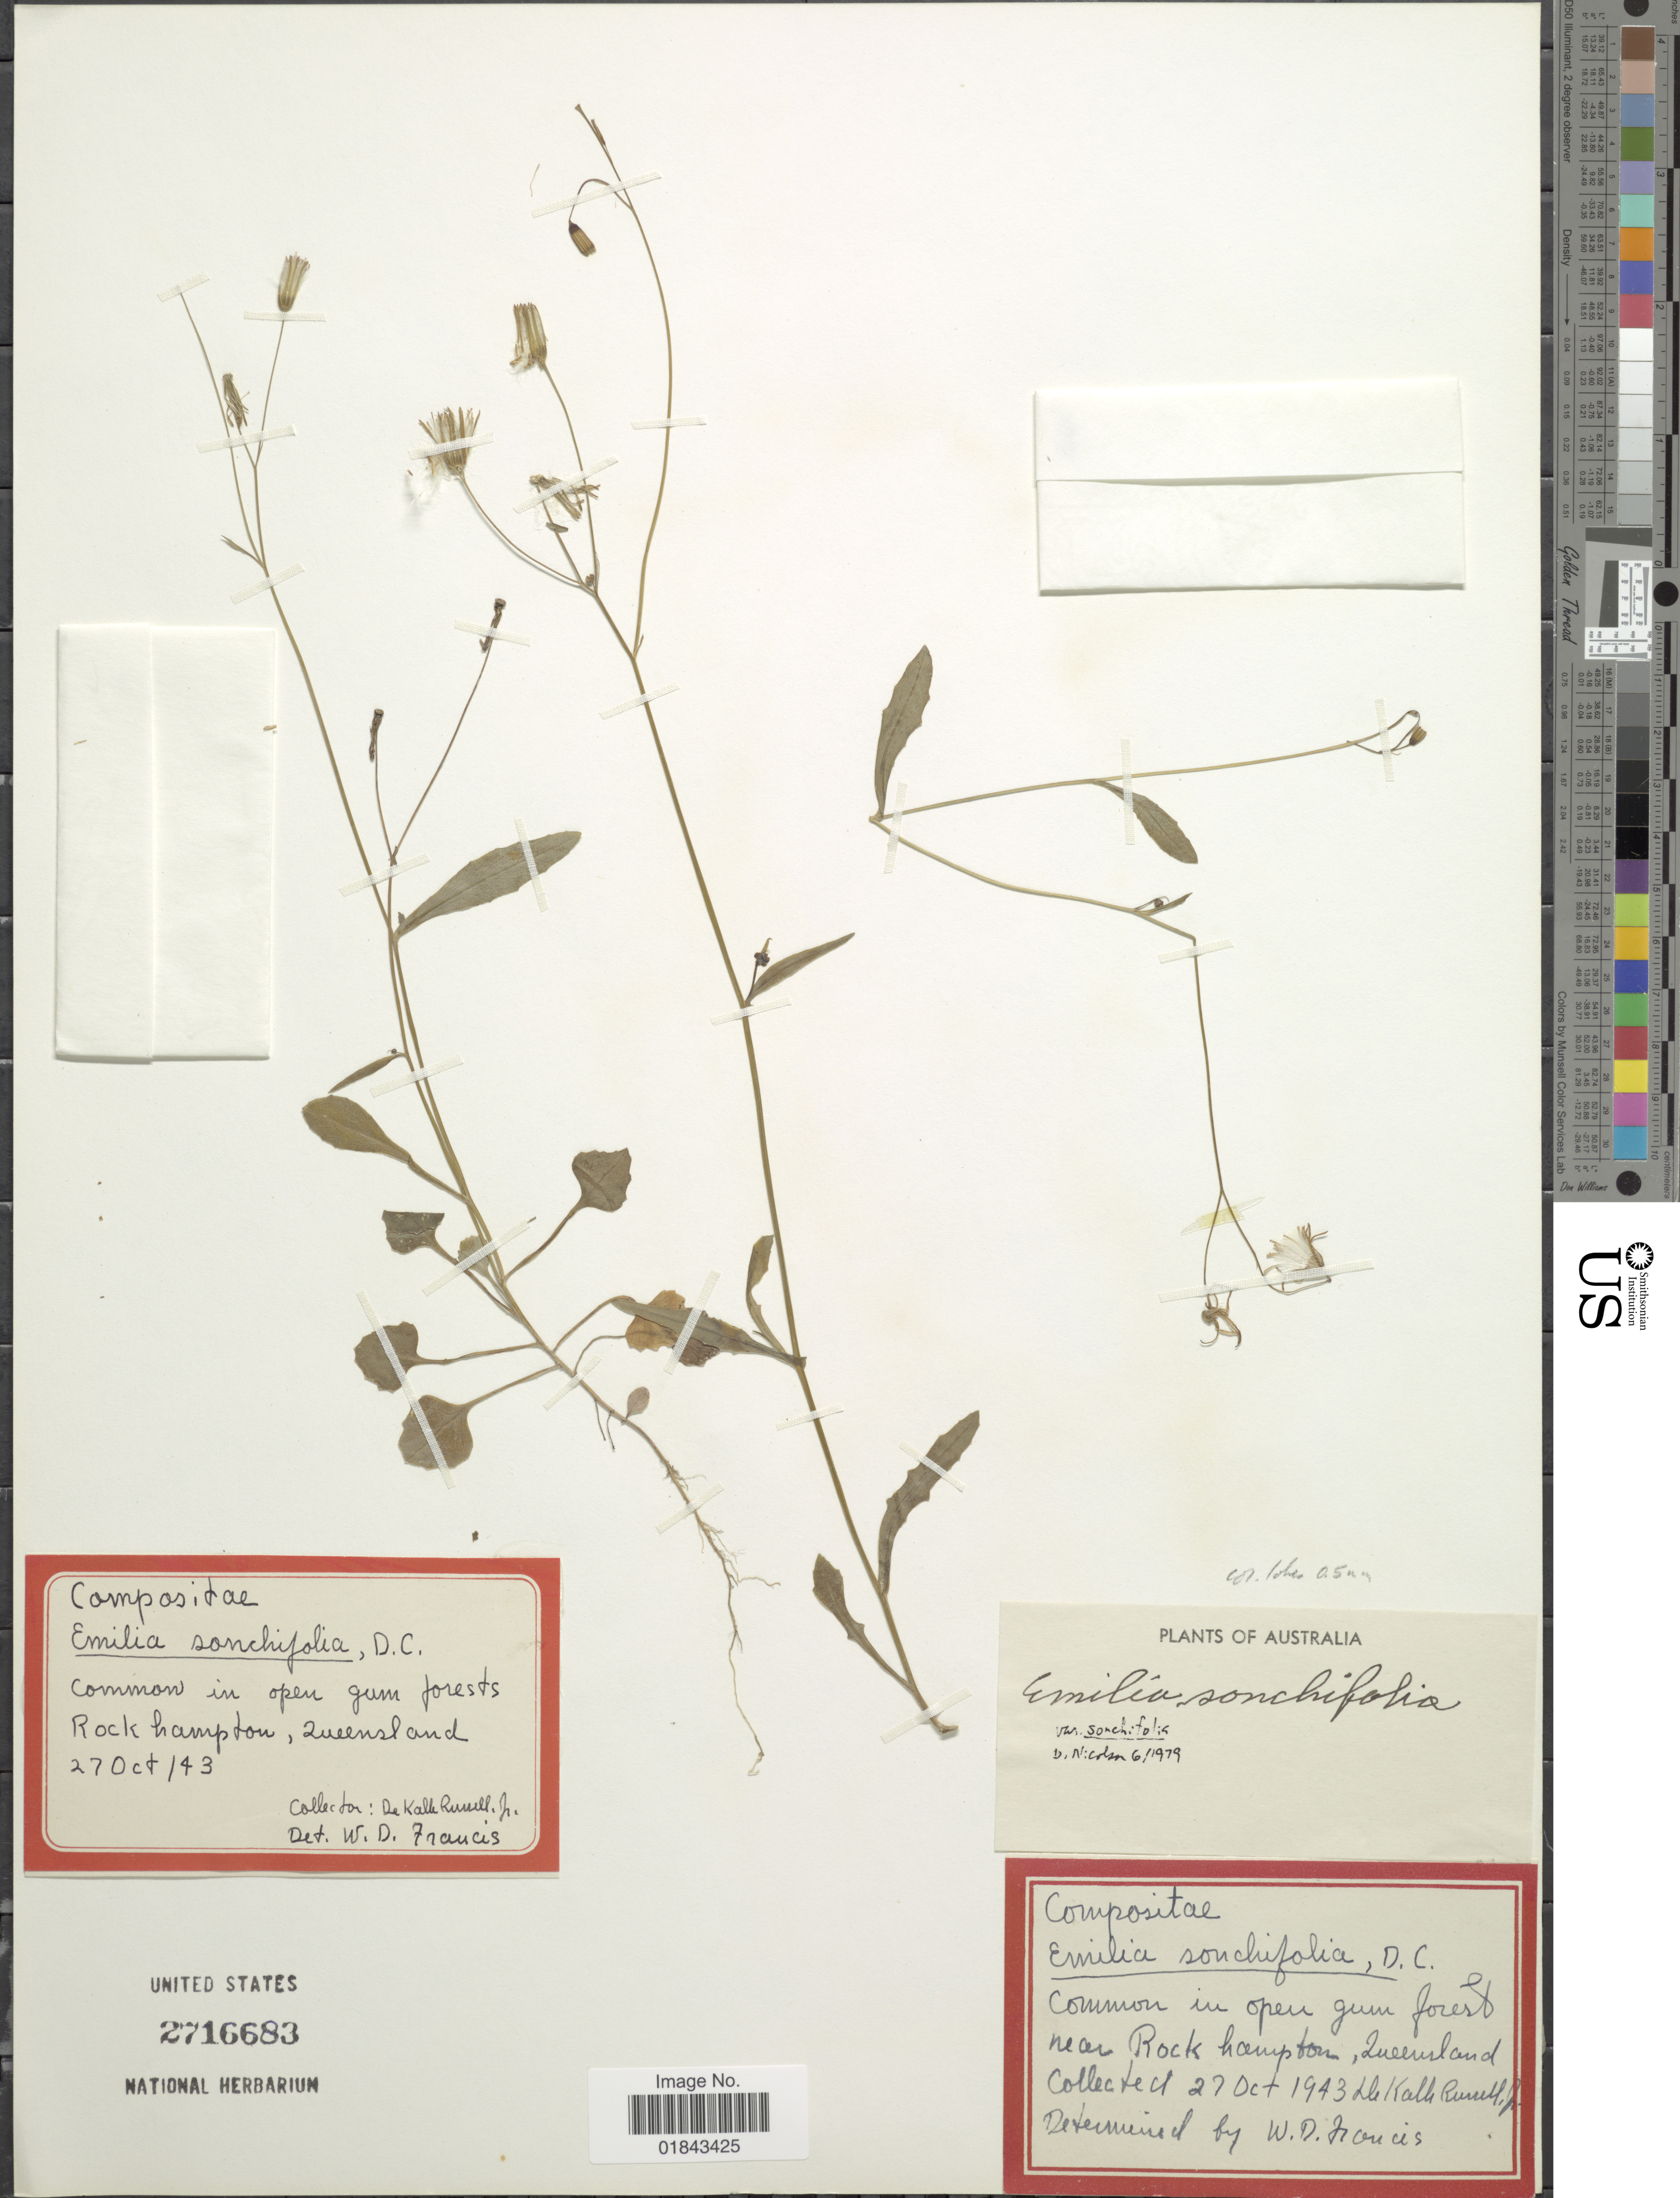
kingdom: Plantae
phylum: Tracheophyta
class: Magnoliopsida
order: Asterales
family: Asteraceae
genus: Emilia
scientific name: Emilia sonchifolia var. sonchifolia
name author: (L.) DC.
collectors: D. K. Russell Jr.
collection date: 1943-10-27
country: Australia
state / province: Queensland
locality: Near Rock hampton.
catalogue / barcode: US 2716683